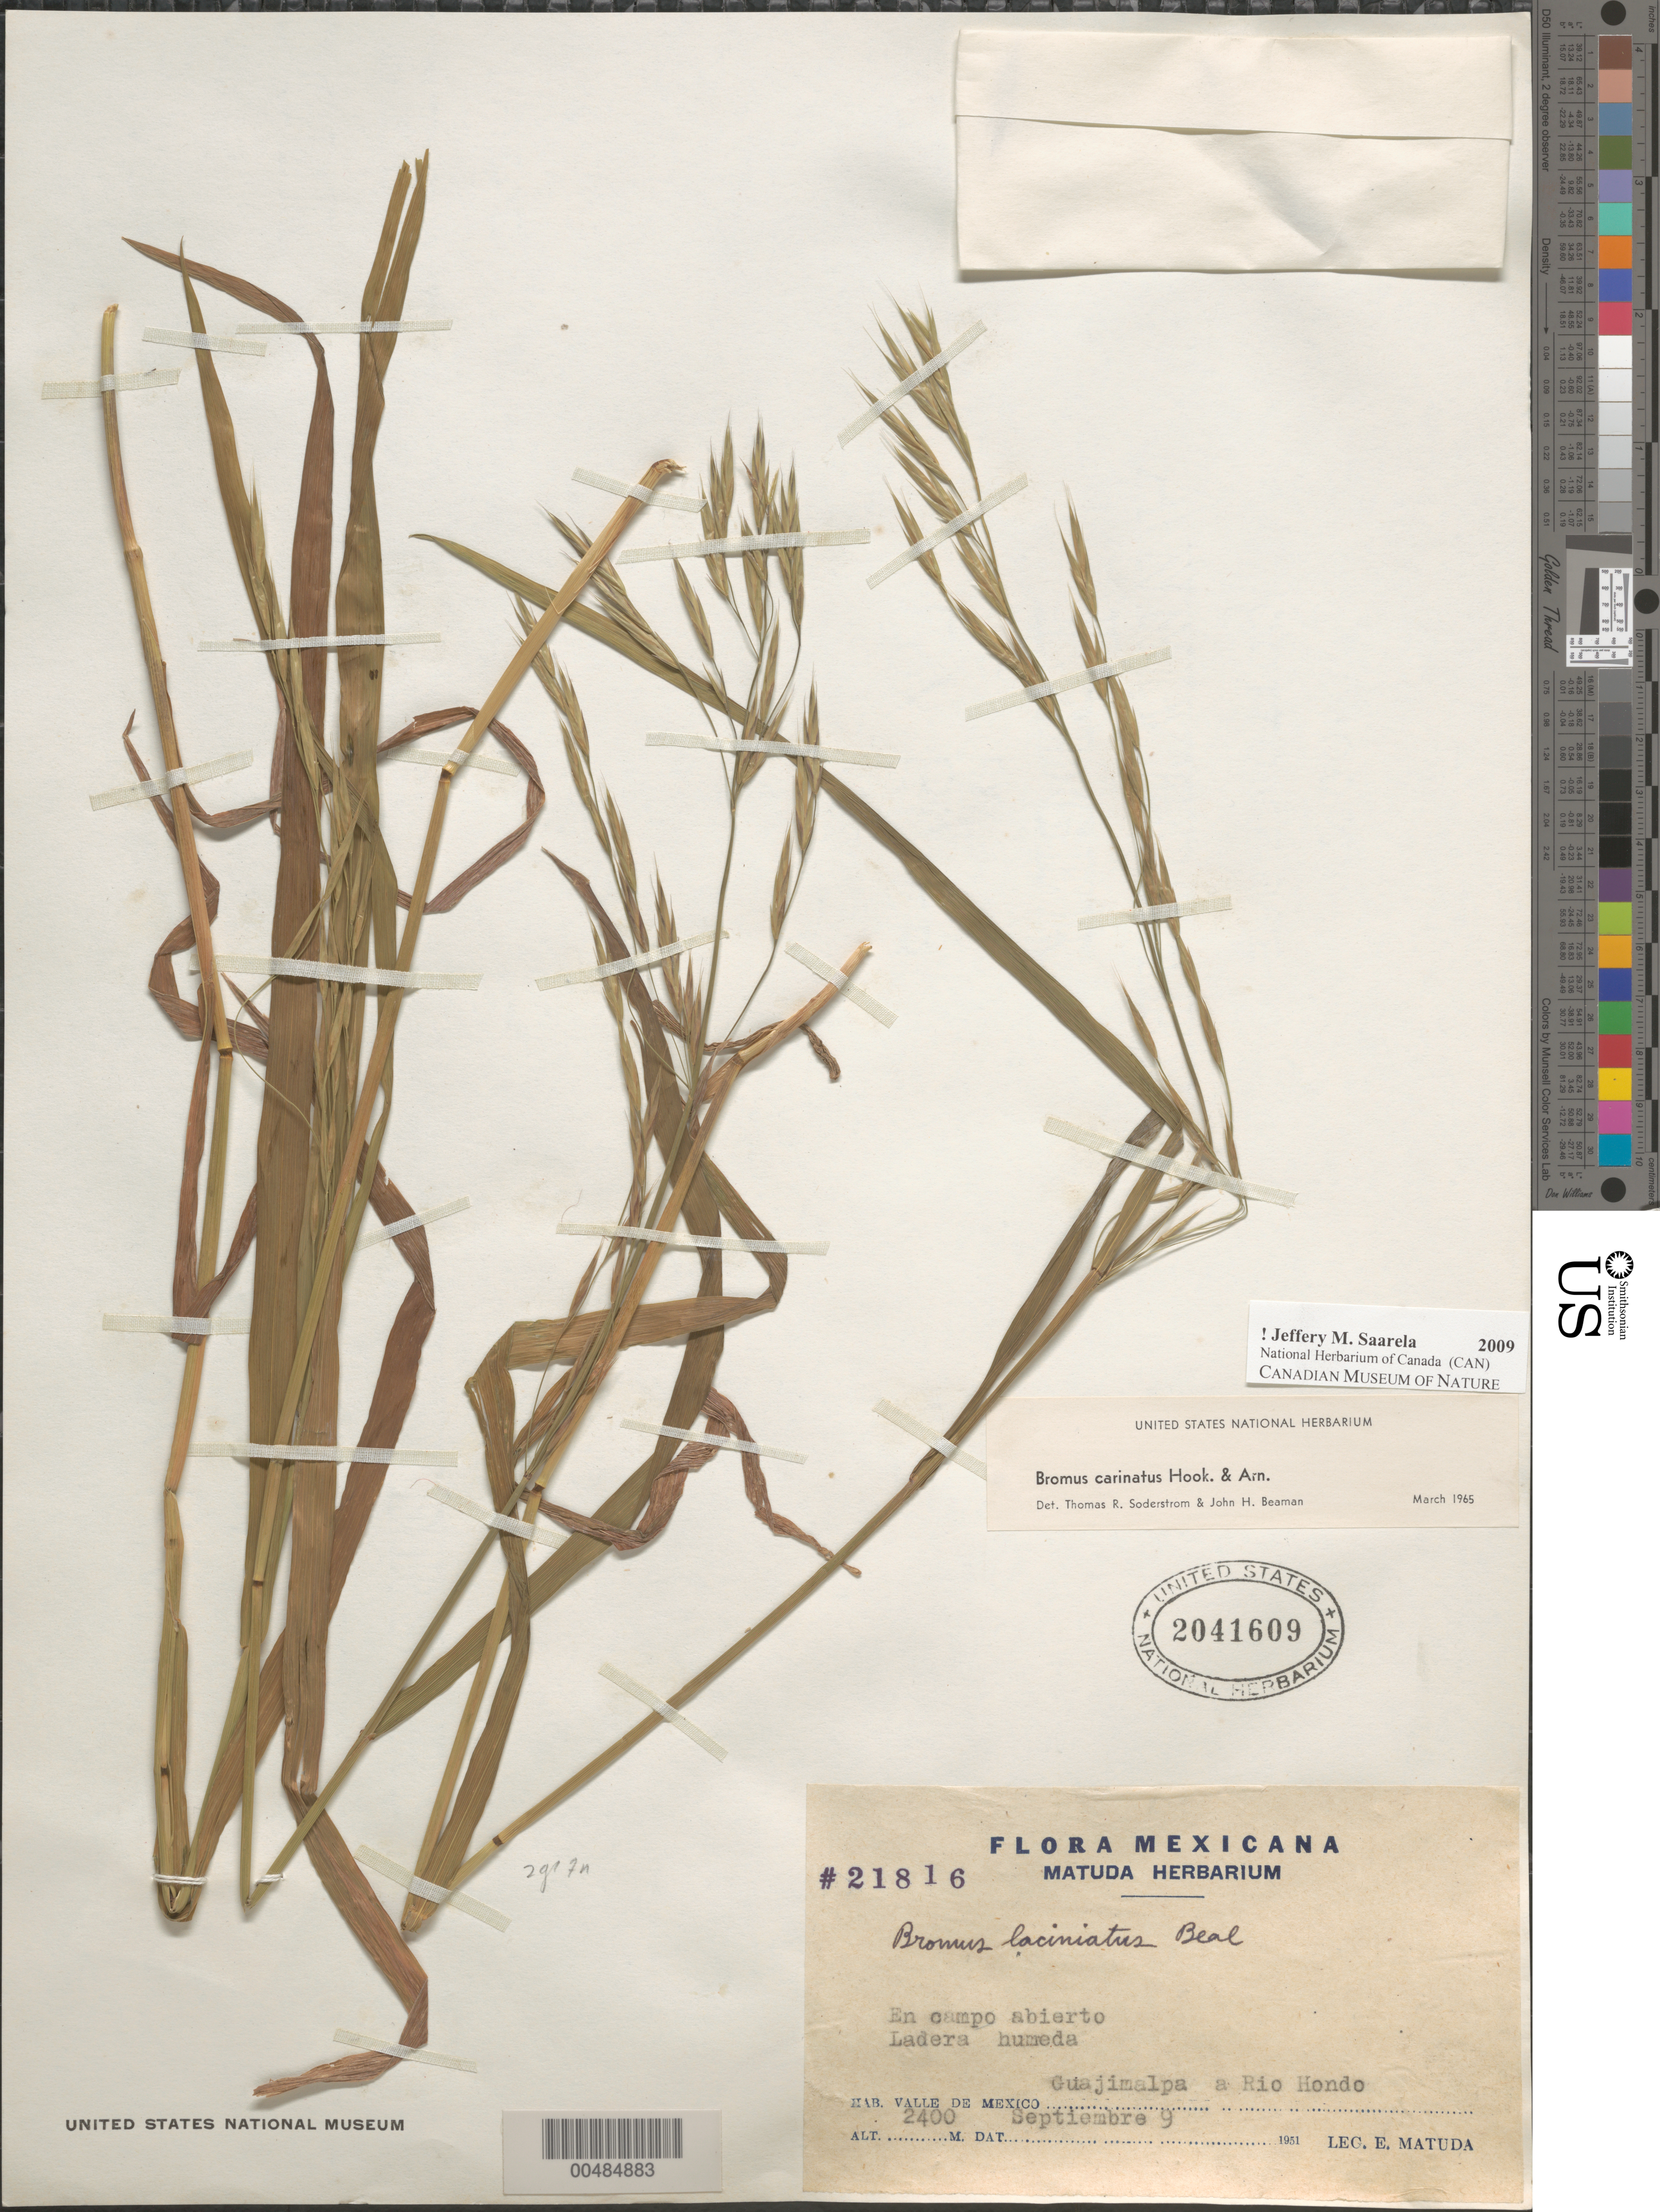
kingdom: Plantae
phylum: Tracheophyta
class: Liliopsida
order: Poales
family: Poaceae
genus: Bromus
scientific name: Bromus carinatus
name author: Hook. & Arn.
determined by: Soderstrom, T. R.; Beaman, J. H.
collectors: E. Matuda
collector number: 21816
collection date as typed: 9 Sep 1951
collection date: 1951-09-09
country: Mexico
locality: Valle de Mexico, Guajimalpa a Rio Hondo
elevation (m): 2400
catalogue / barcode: US 2041609